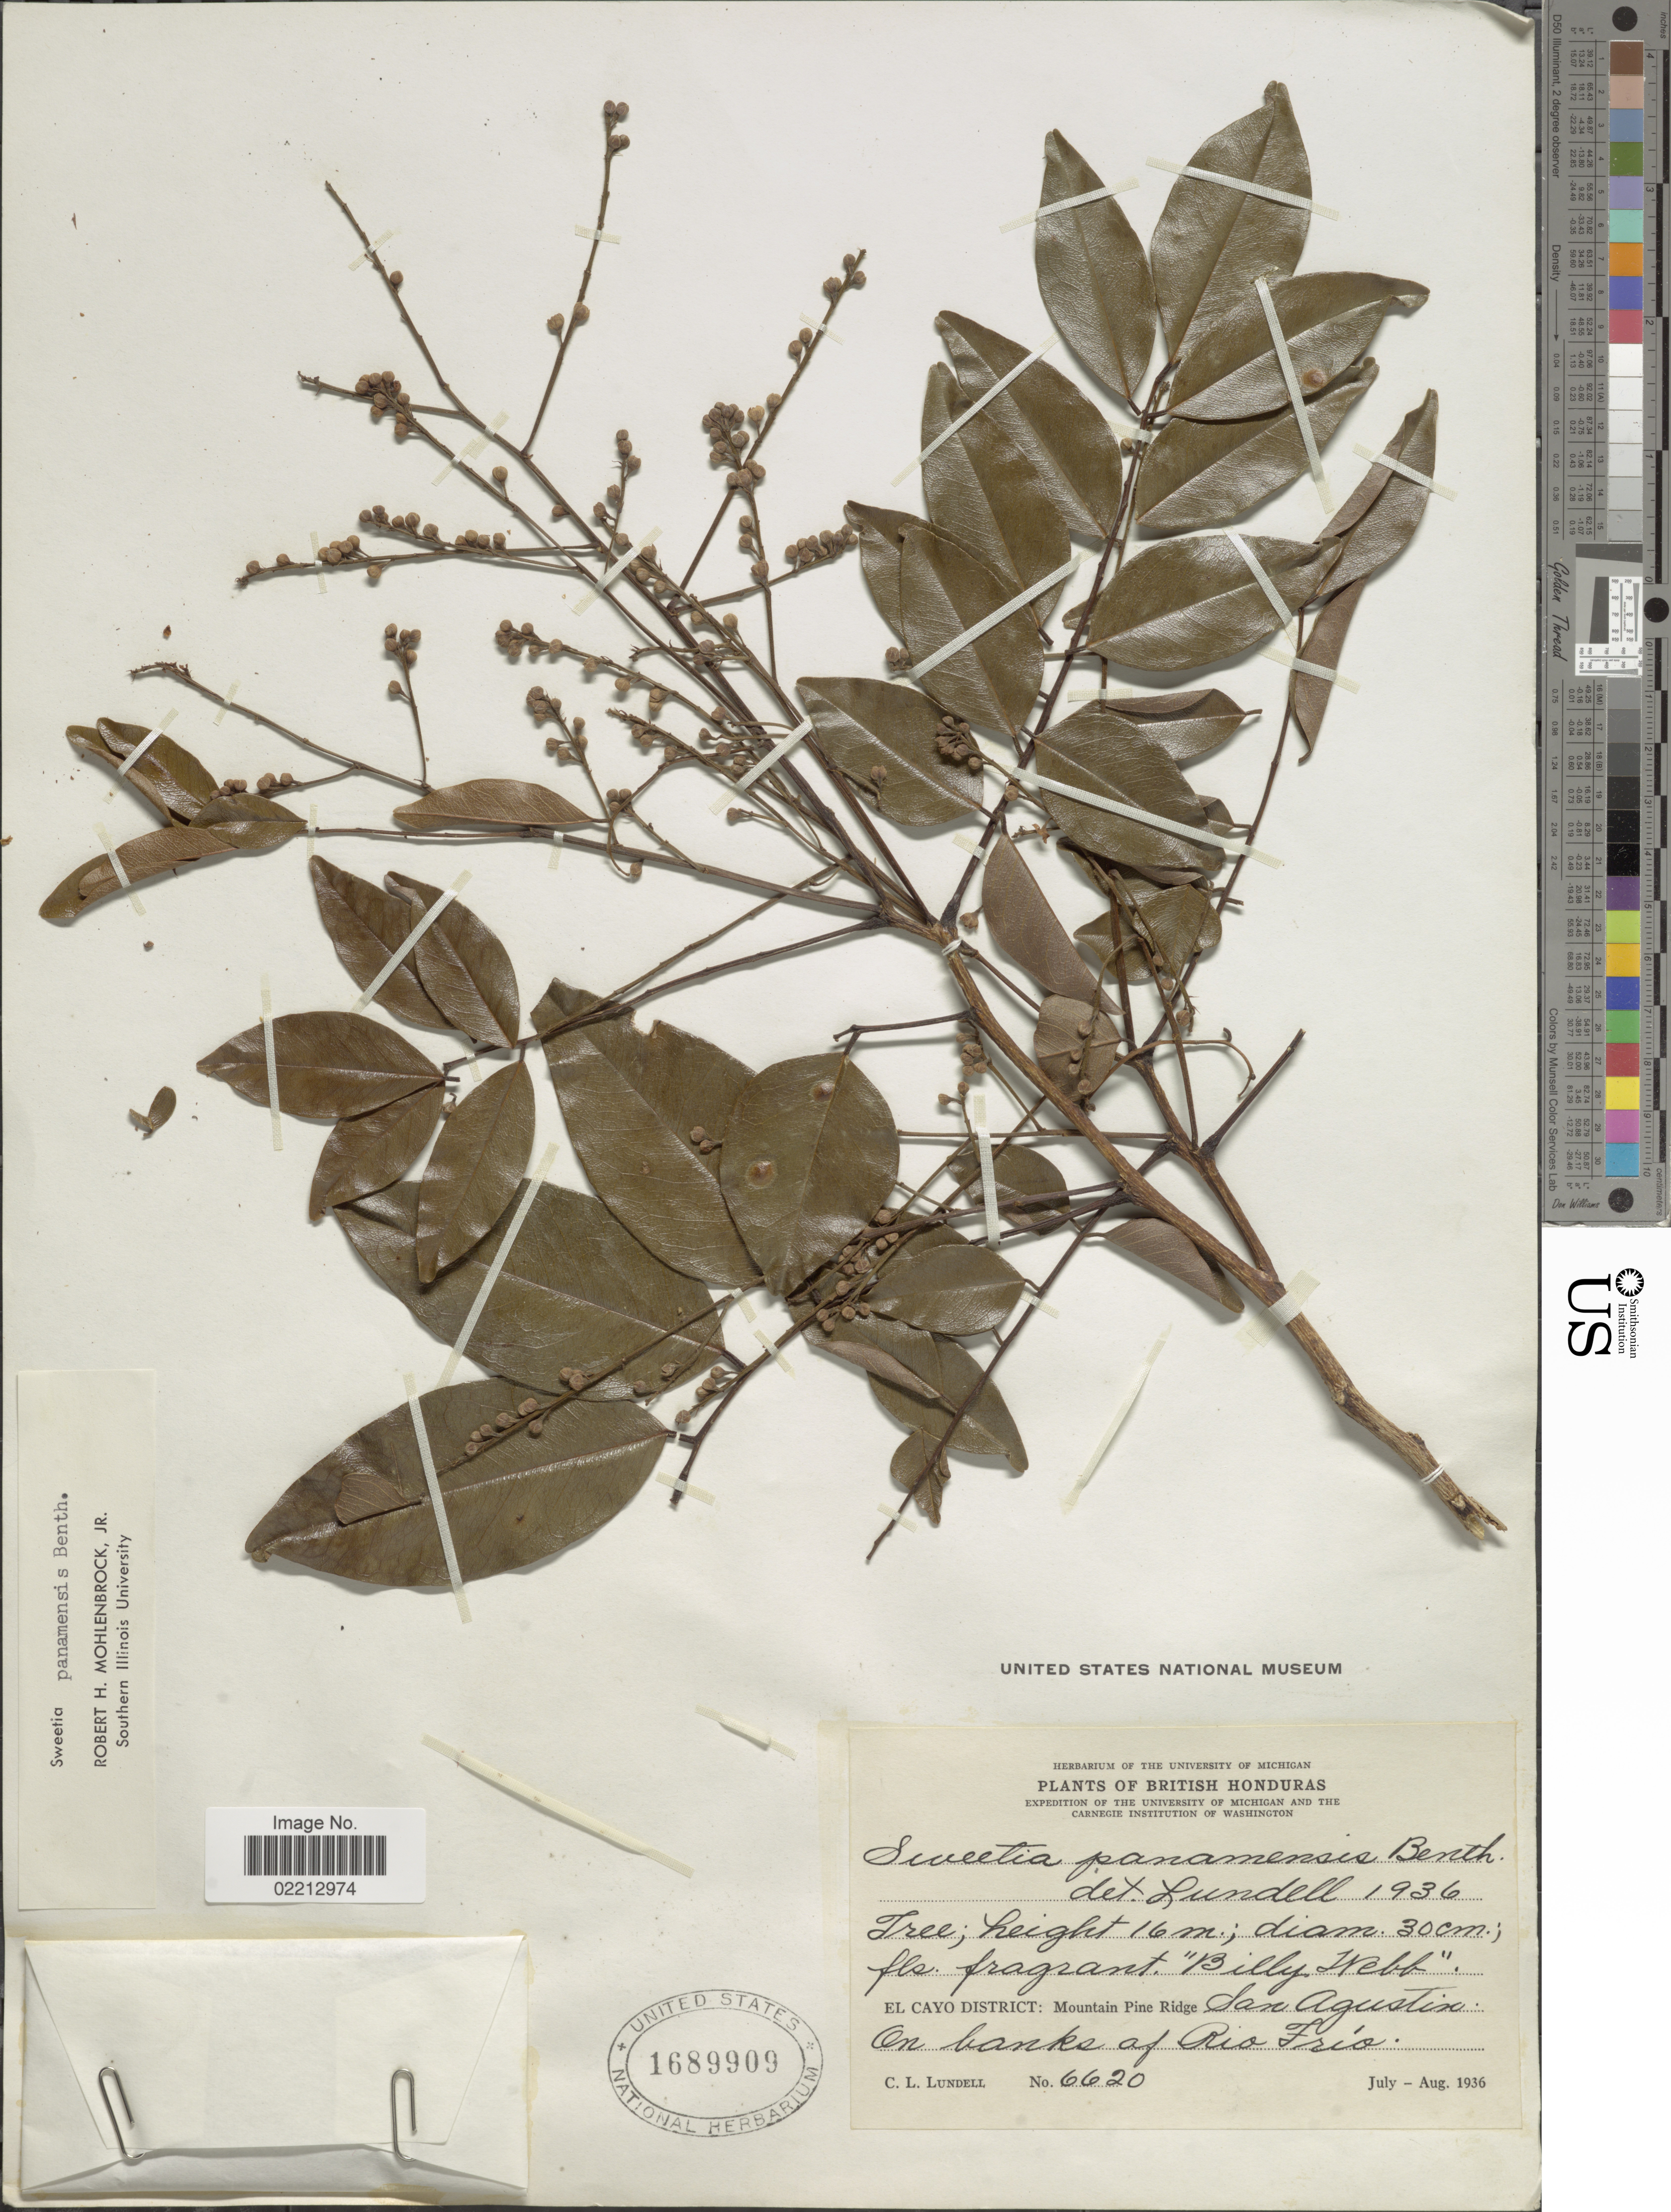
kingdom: Plantae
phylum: Tracheophyta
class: Magnoliopsida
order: Fabales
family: Fabaceae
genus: Acosmium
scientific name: Acosmium panamense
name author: (Benth.) Yakovlev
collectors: C. L. Lundell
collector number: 6620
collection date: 1936-07/1936-08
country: Belize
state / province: Cayo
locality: British Honduras, Mountain Pine Ridge San Agustin, on banks of Rio Frio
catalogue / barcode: US 1689909